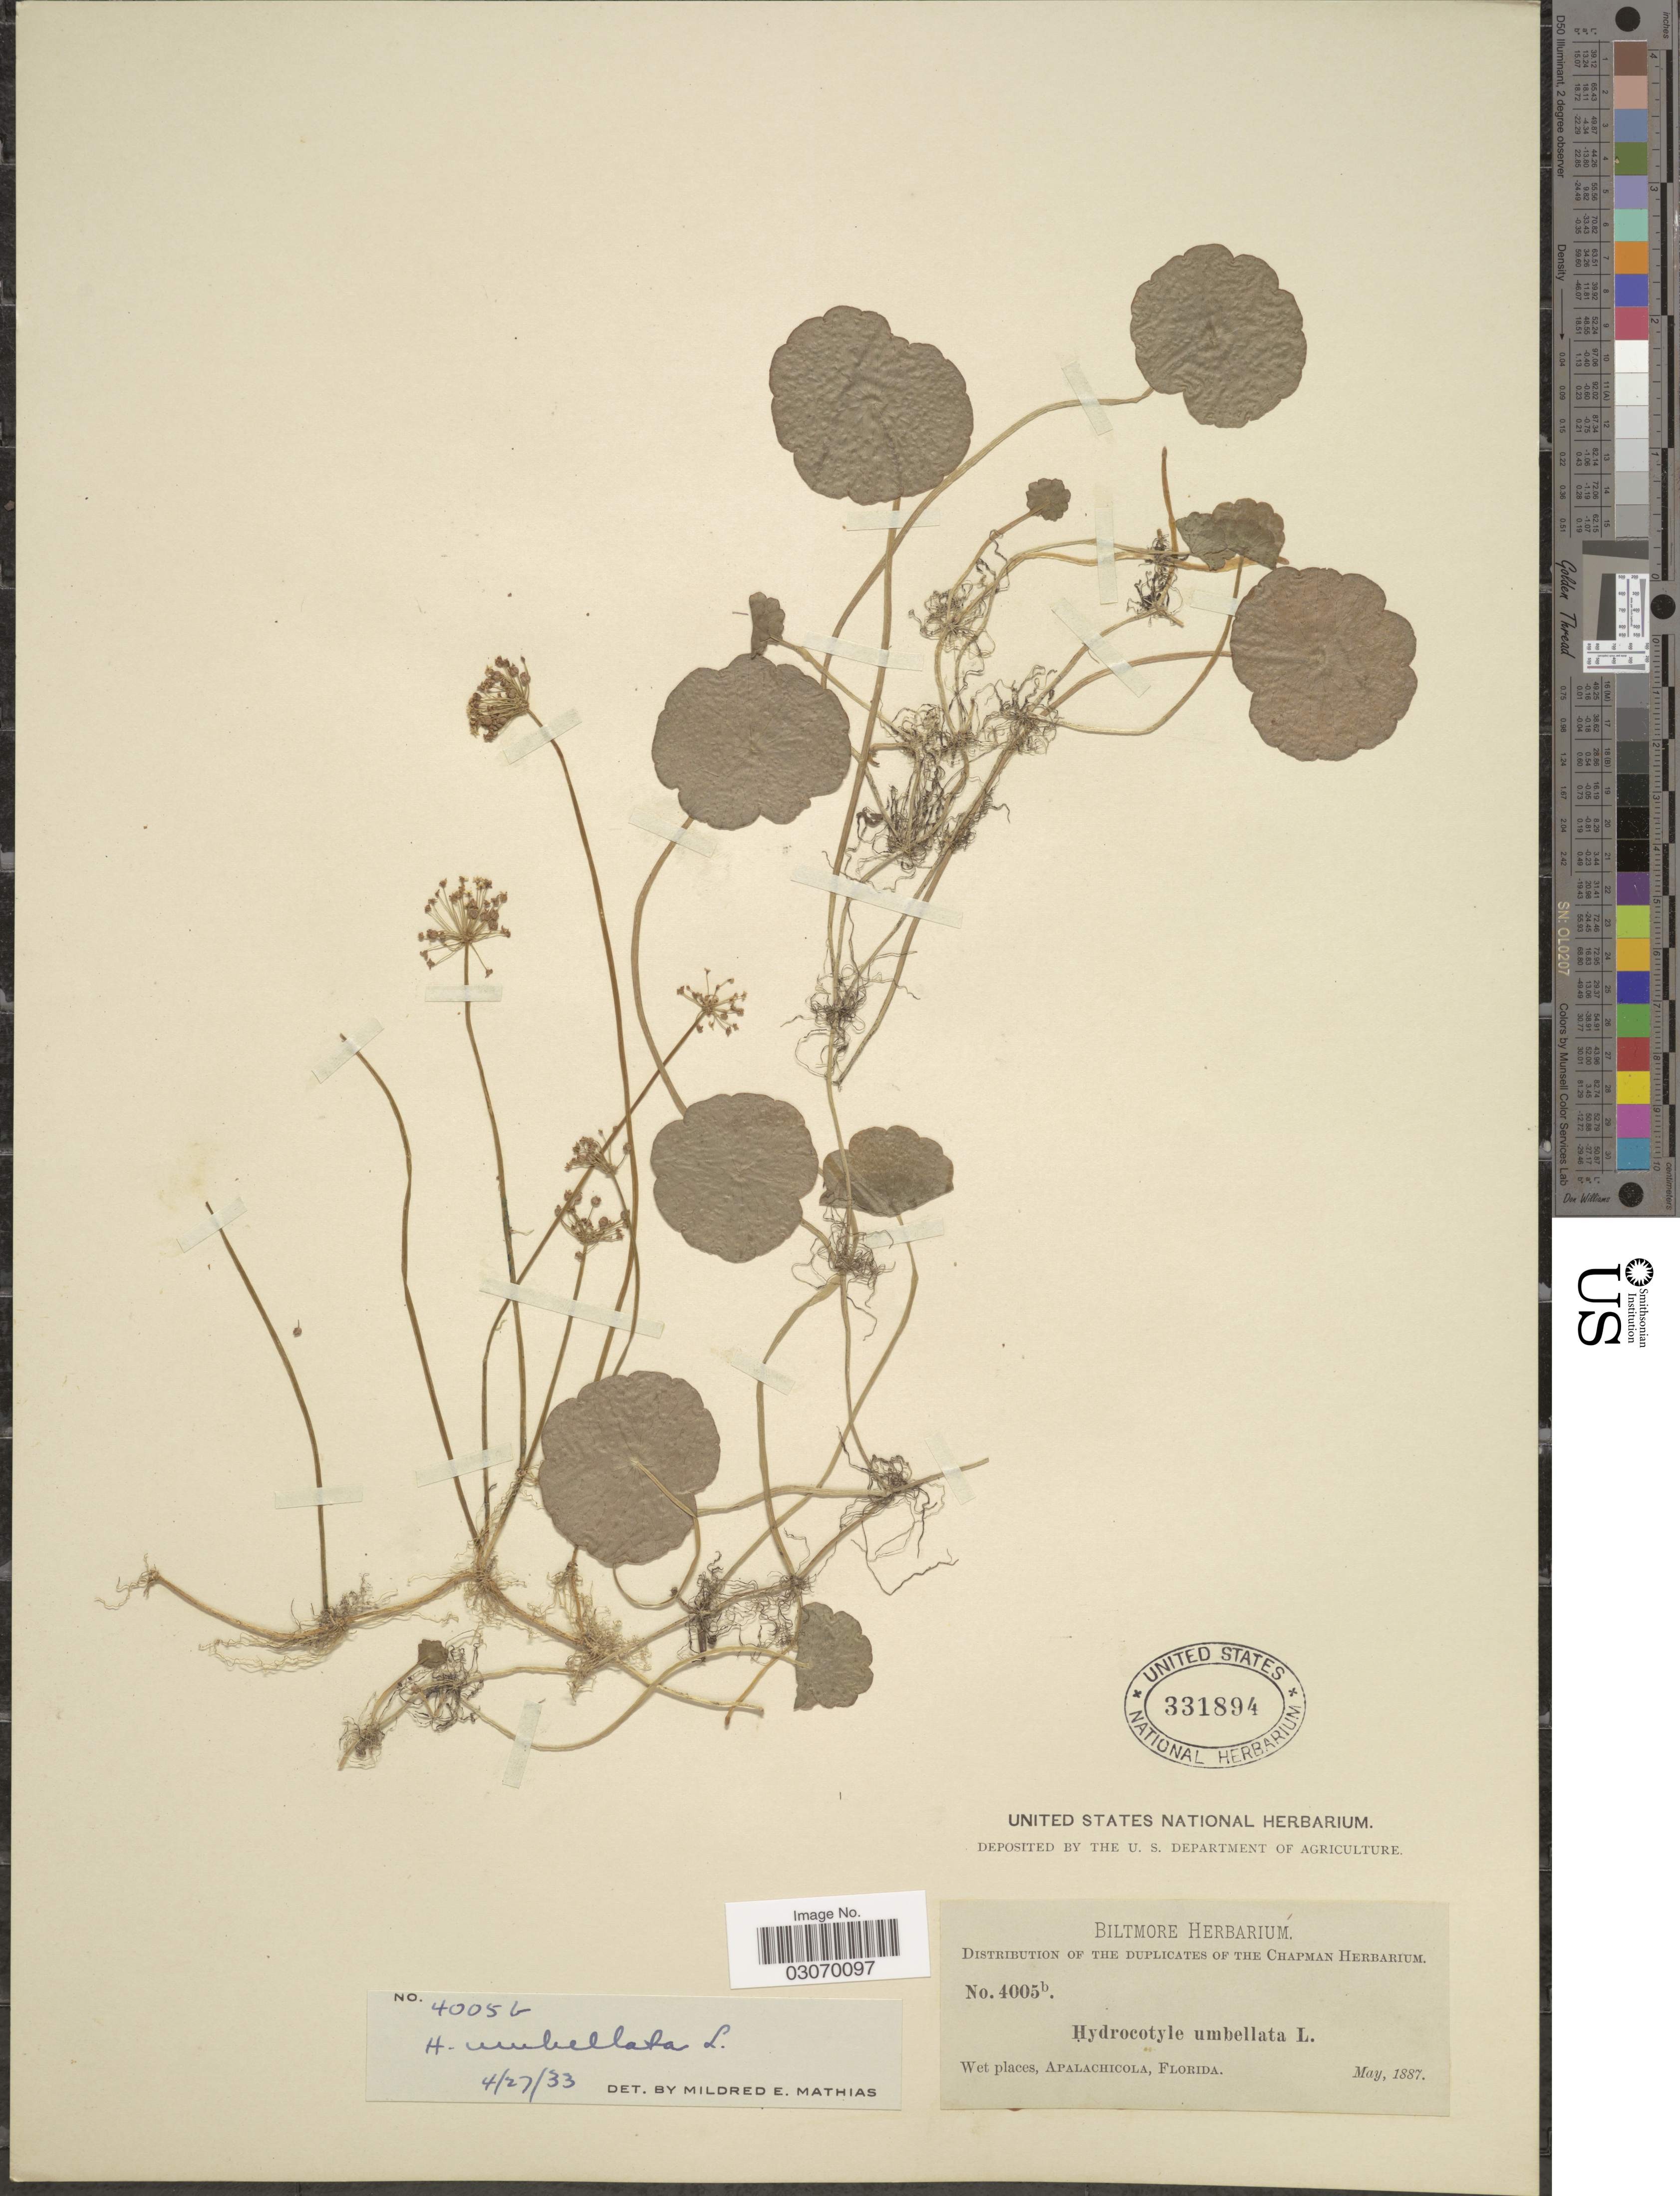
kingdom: Plantae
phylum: Tracheophyta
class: Magnoliopsida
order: Apiales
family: Araliaceae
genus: Hydrocotyle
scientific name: Hydrocotyle umbellata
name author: L.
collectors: ex herb. Biltmore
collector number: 4005b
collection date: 1887-05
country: United States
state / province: Florida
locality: Wet places, Apalachicola.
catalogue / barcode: US 331894